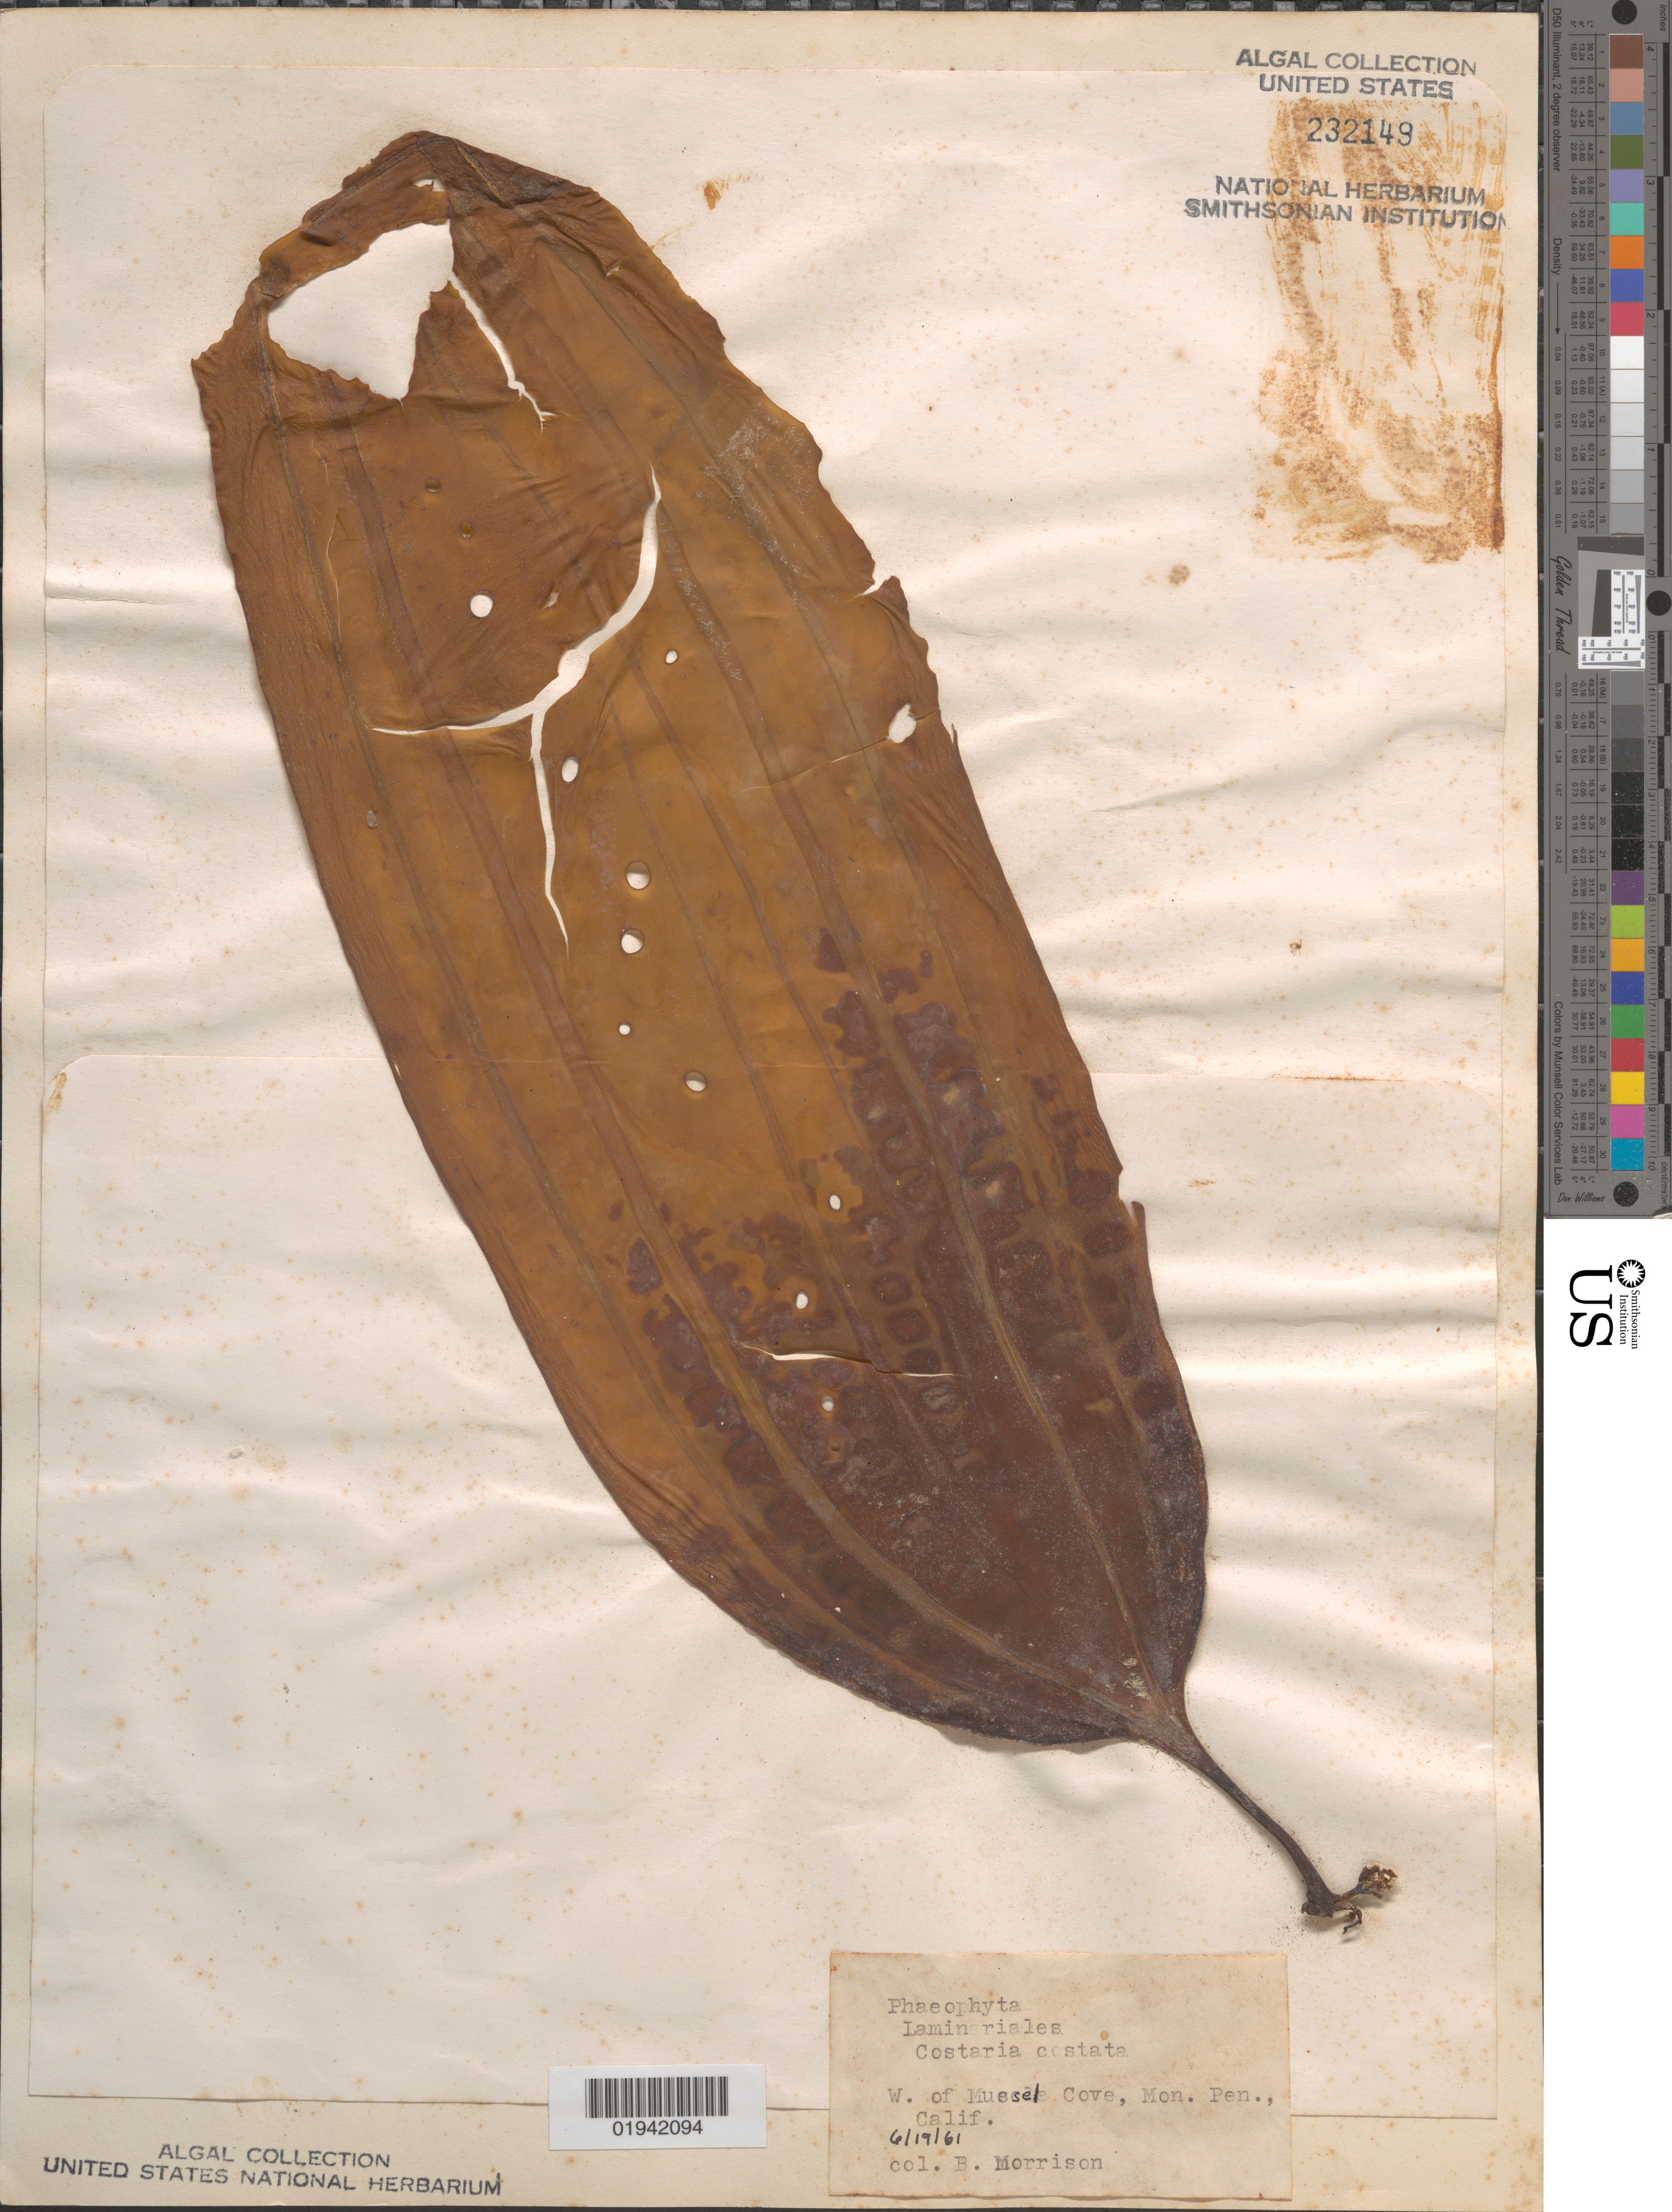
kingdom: Chromista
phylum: Ochrophyta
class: Phaeophyceae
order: Laminariales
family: Costariaceae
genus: Costaria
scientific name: Costaria costata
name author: (C. Agardh) D.A. Saunders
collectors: B. Morrison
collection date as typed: Transcribed d/m/y: 19/6/61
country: United States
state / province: California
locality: W. of Mussel Cove, Mon. Pen.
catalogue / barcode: US 232149